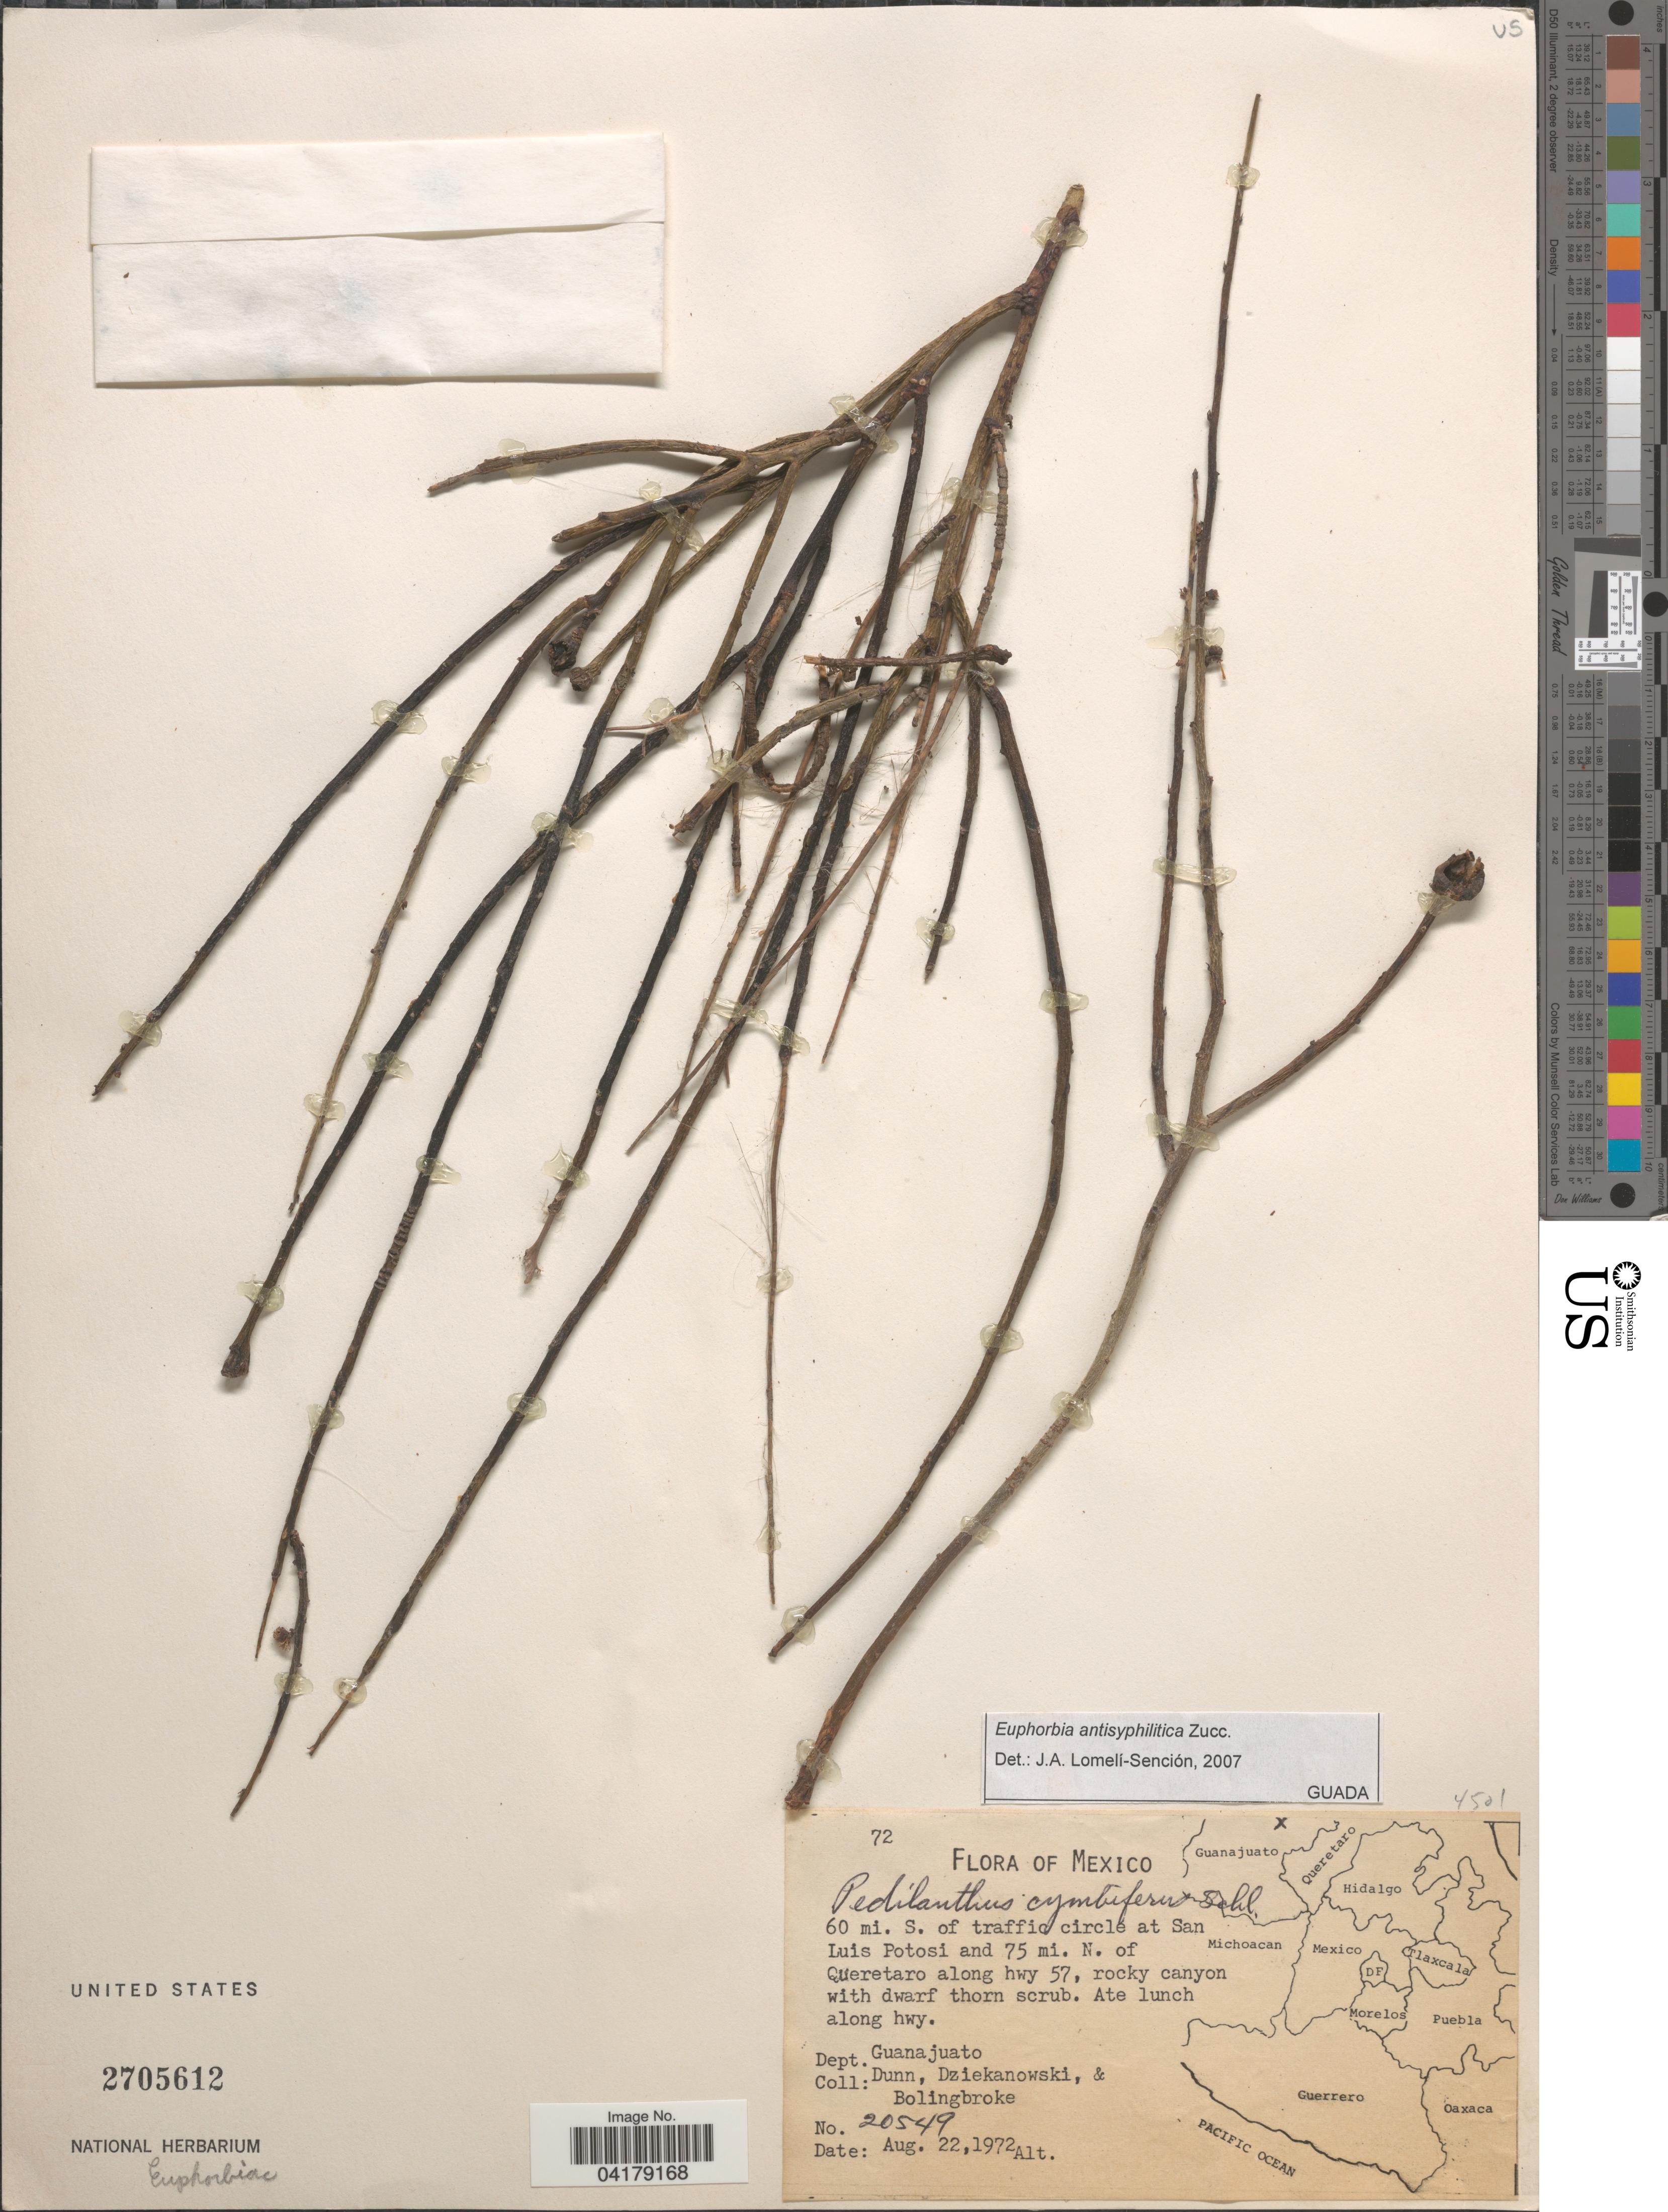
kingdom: Plantae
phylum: Tracheophyta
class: Magnoliopsida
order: Malpighiales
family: Euphorbiaceae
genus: Euphorbia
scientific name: Euphorbia antisyphilitica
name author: Zucc.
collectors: Dunn, --, -. Dziekanowski & -. Bolingbroke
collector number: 20549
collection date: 1972-08-22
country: Mexico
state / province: Guanajuato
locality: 60 mi. S. of traffic circle at San Luis Potosi and 75 mi. N. of Queretaro along hwy 57. Dept. Guanajuato.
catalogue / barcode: US 2705612